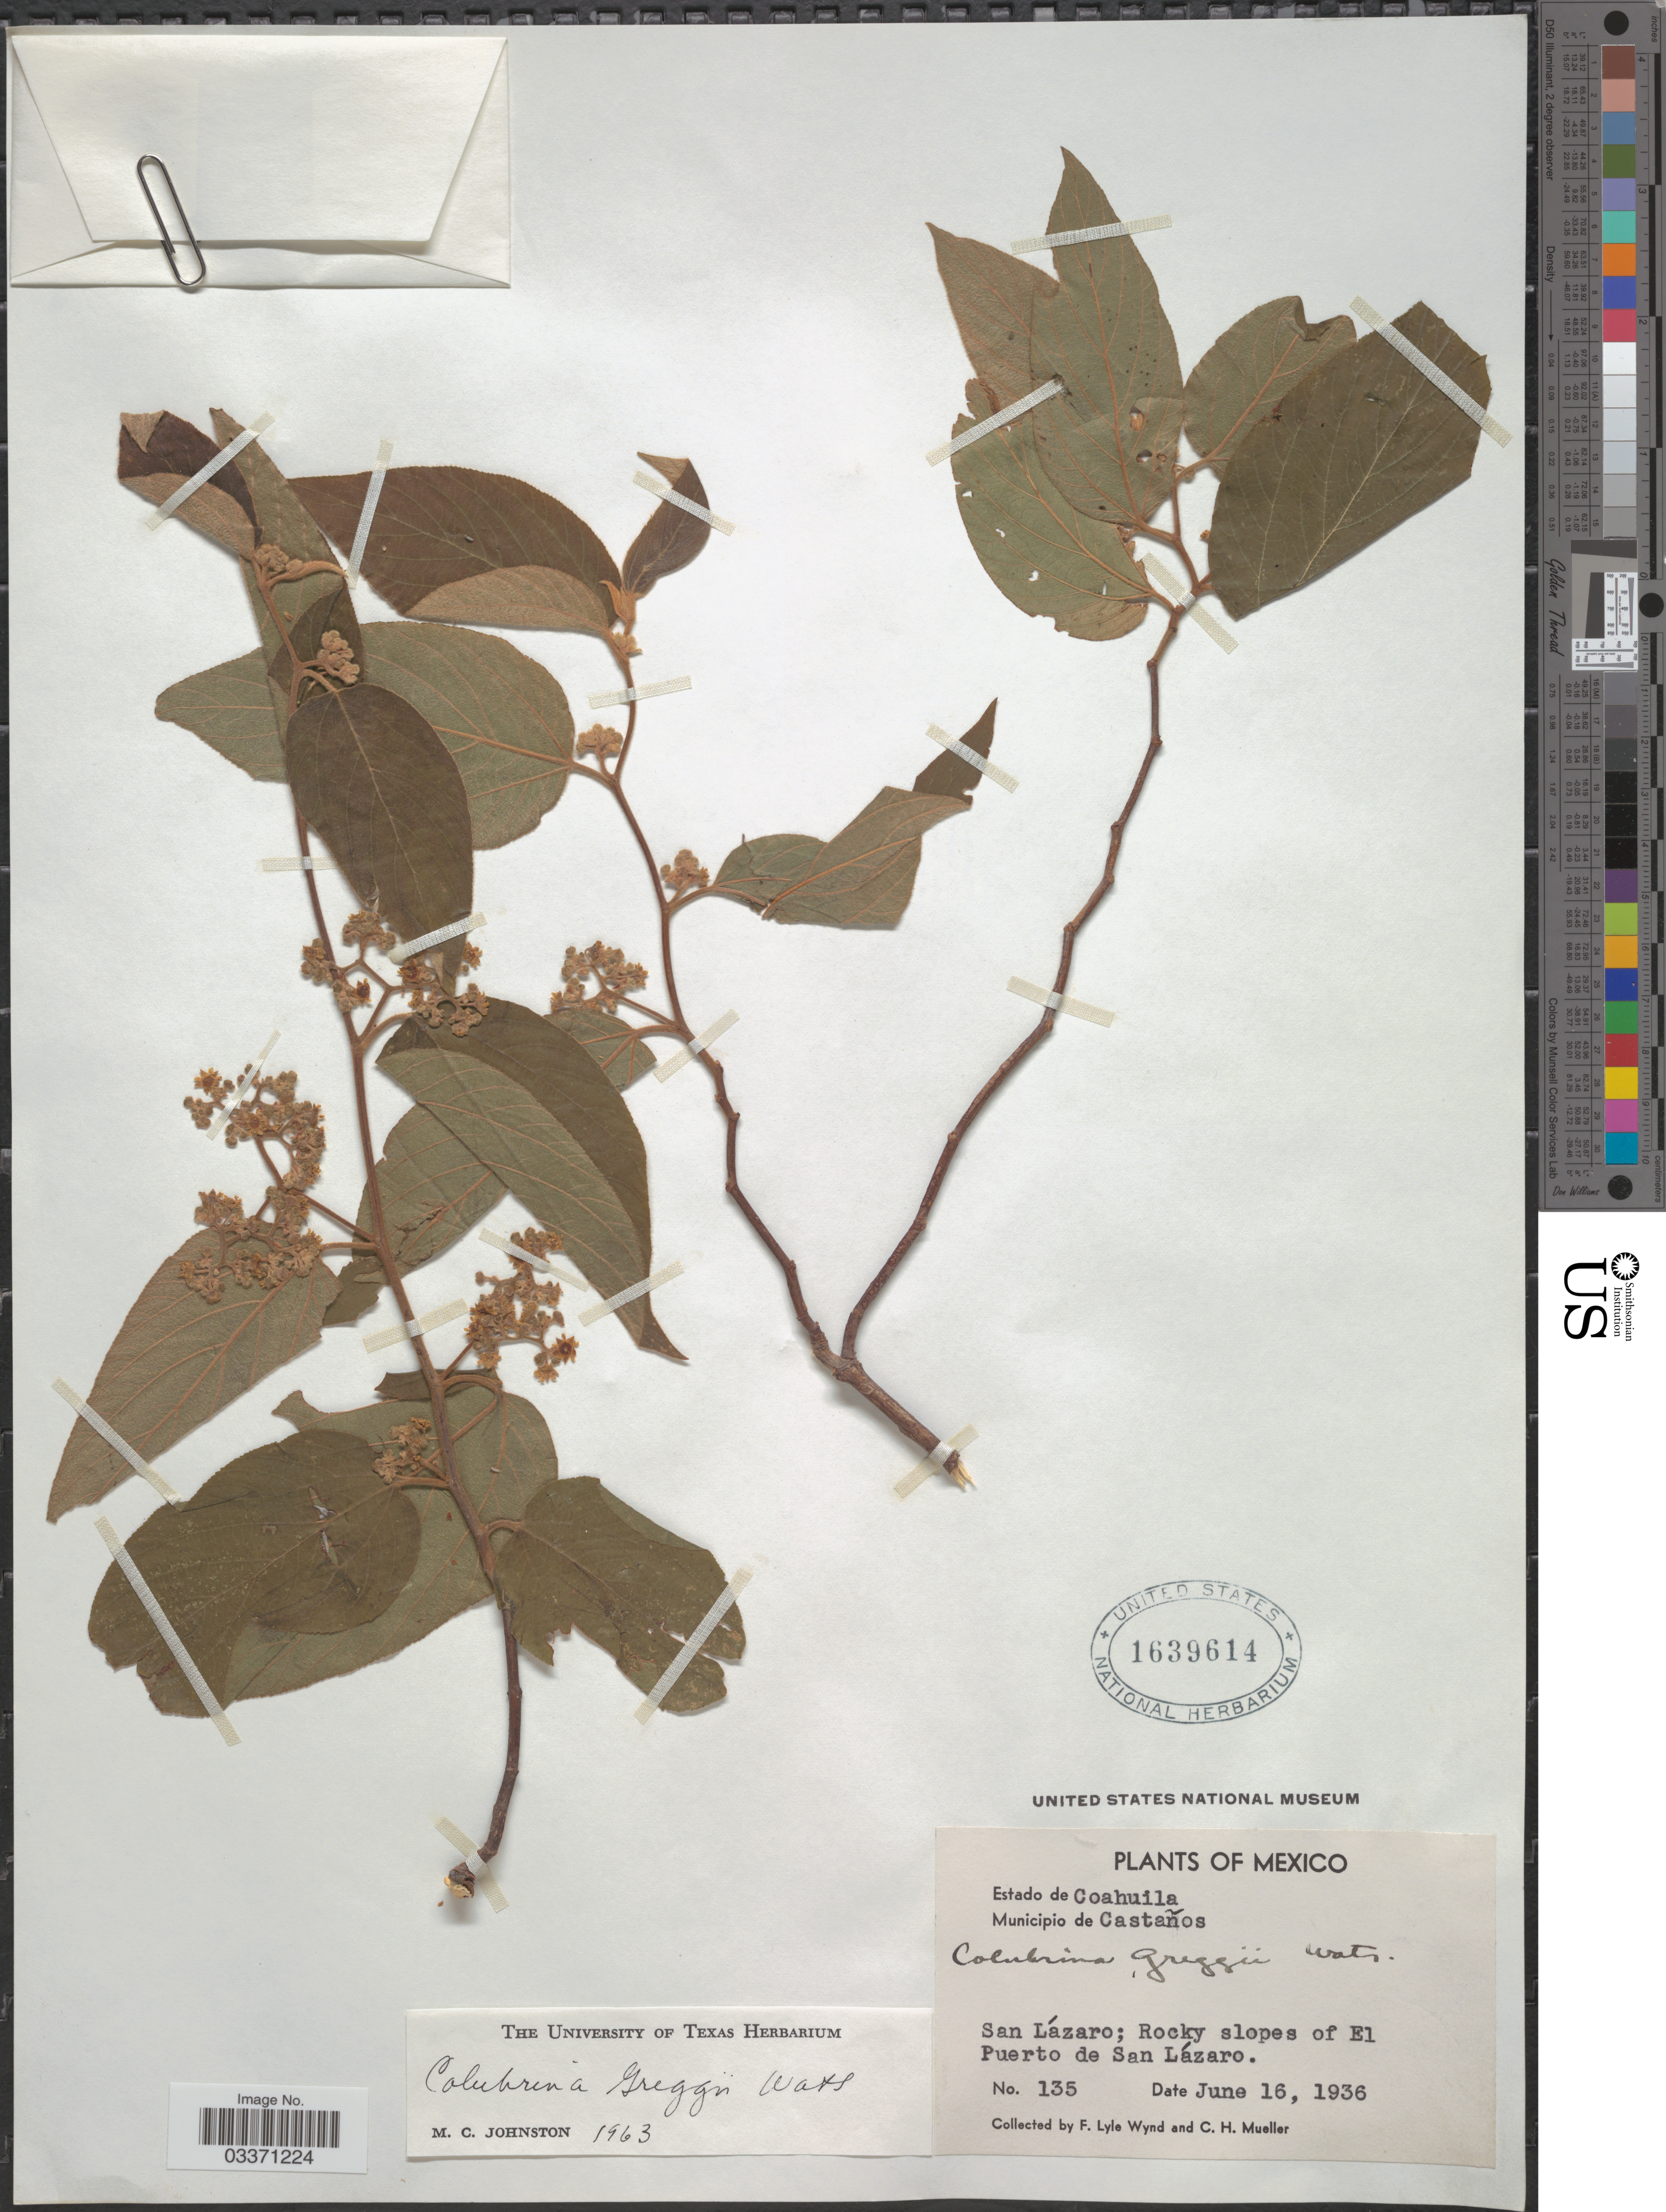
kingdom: Plantae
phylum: Tracheophyta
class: Magnoliopsida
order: Rosales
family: Rhamnaceae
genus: Colubrina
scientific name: Colubrina greggii var. greggii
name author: S. Watson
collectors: F. L. Wynd & C. H. Mueller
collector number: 135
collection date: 1936-06-16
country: Mexico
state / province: Coahuila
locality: Municipio de Castaños, San Lázaro; Rocky slopes of El Puerto de San Lázaro.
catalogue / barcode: US 1639614